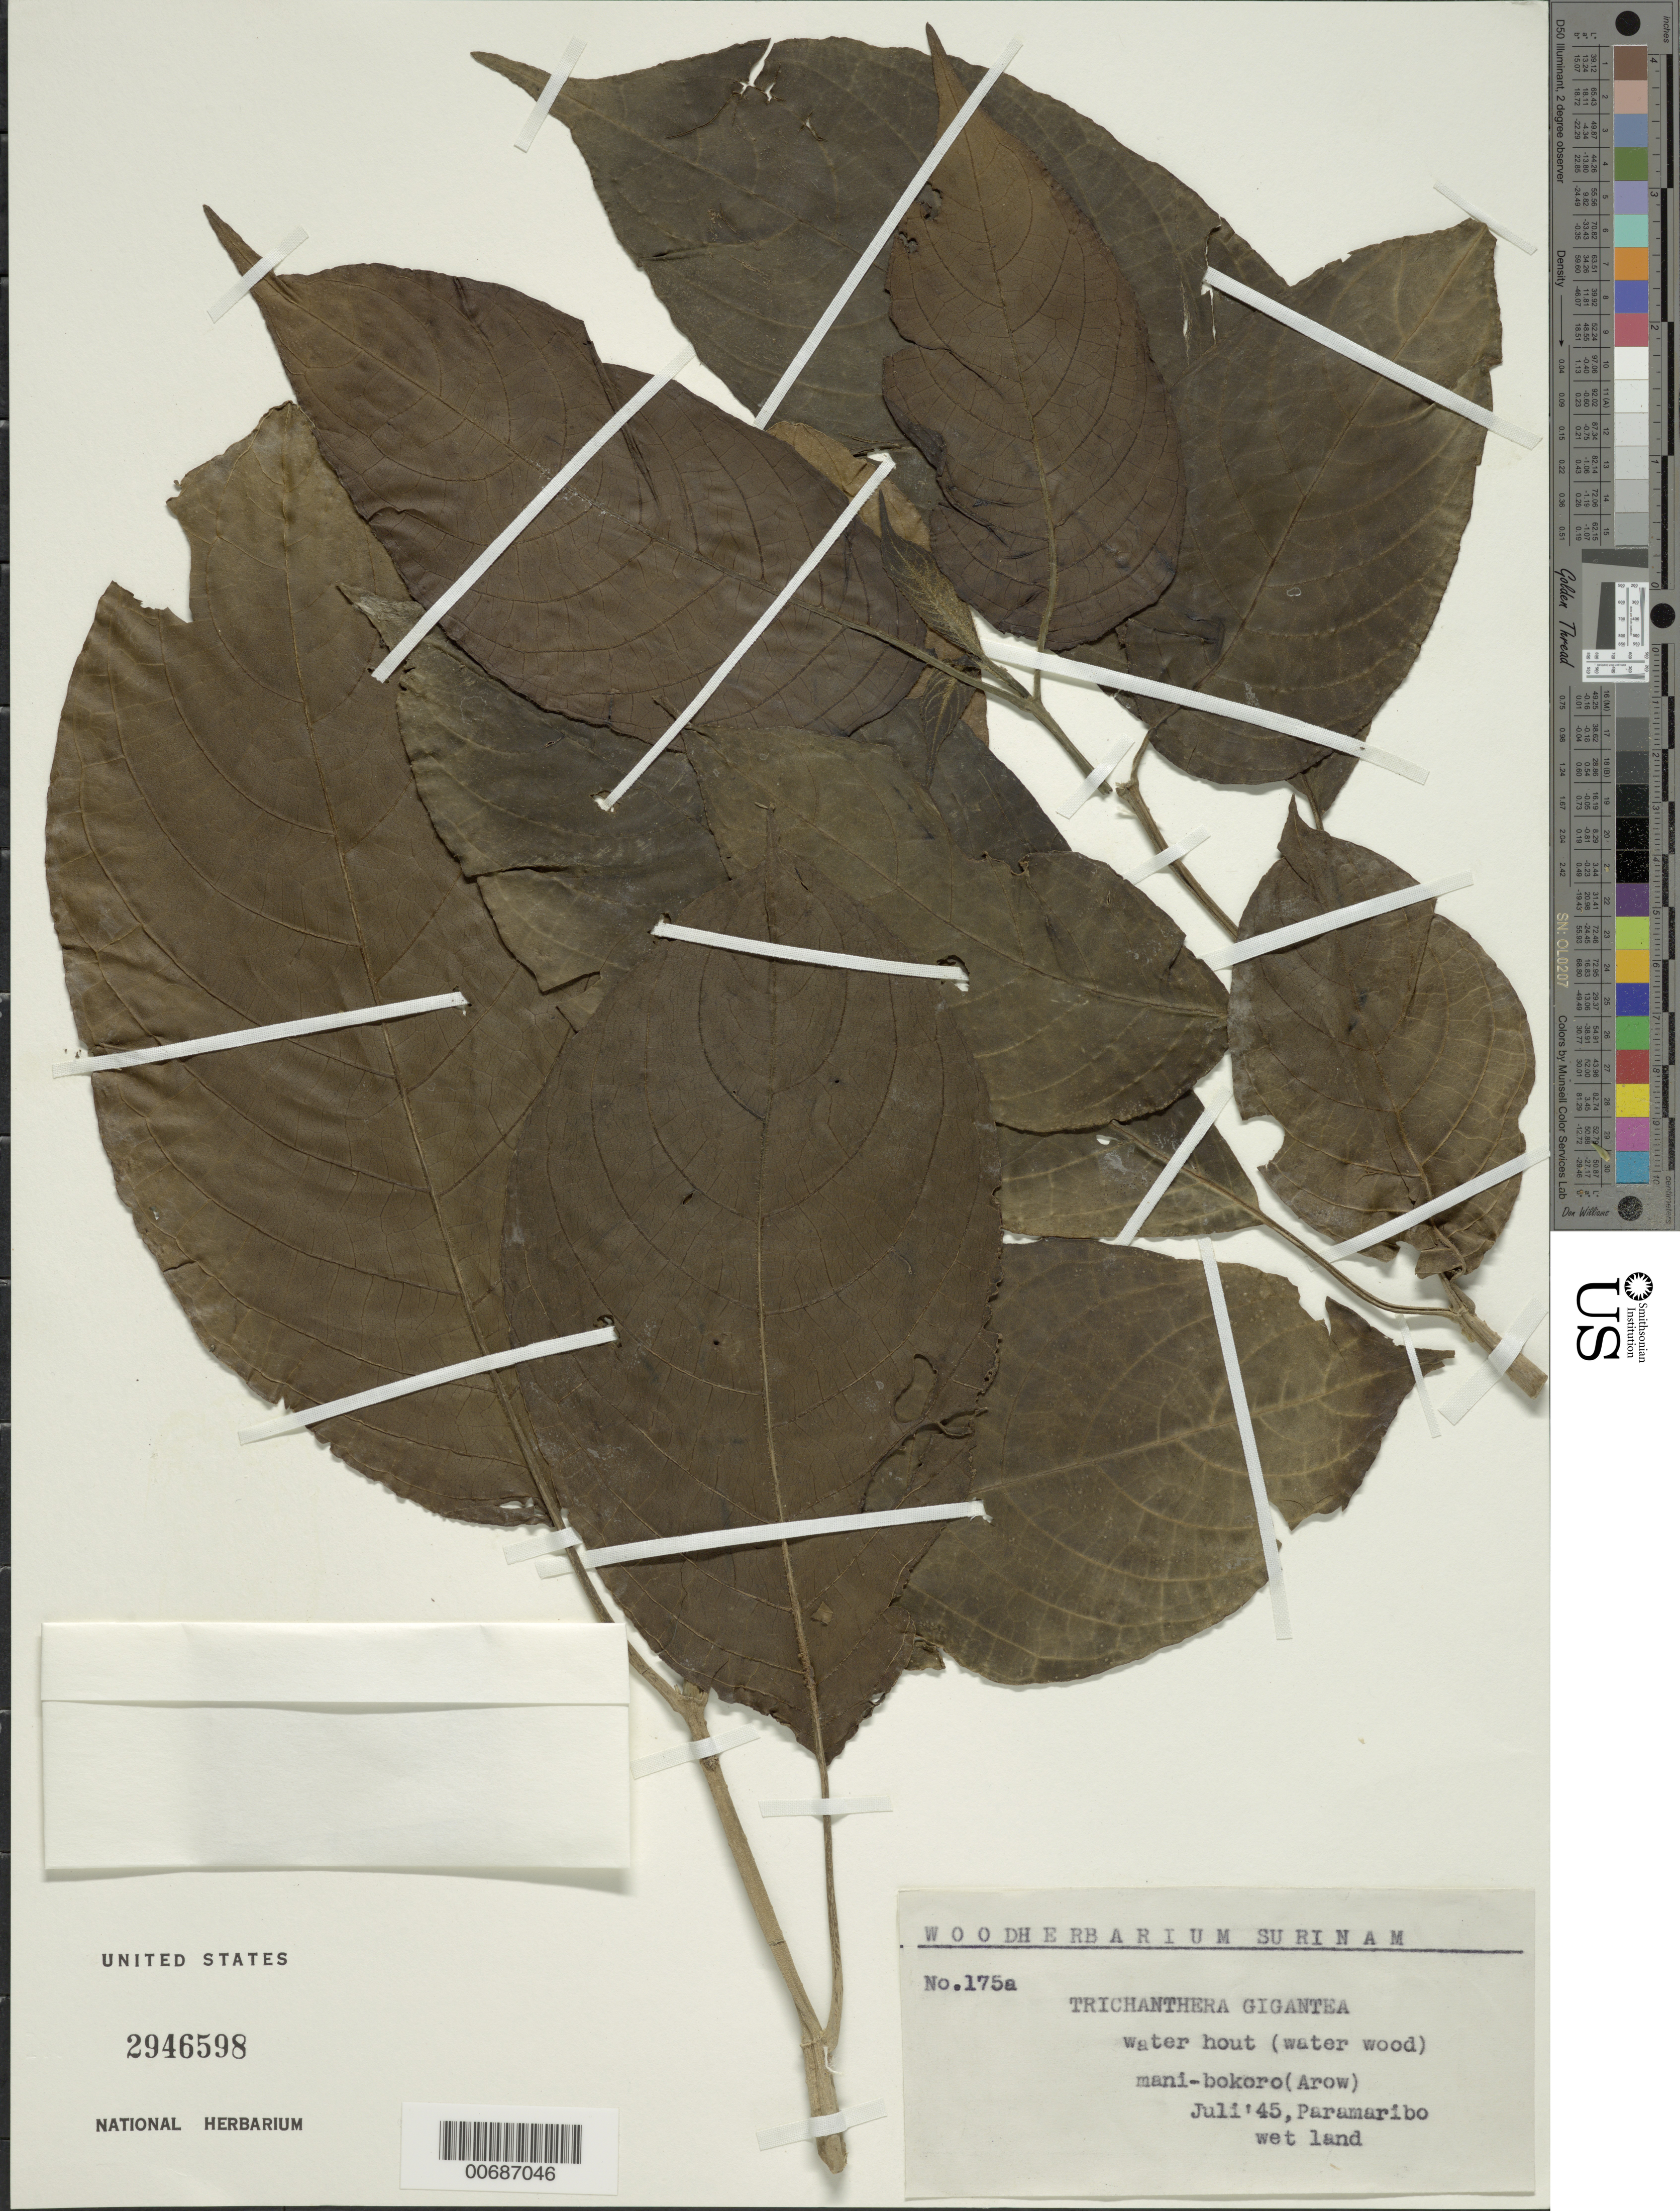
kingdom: Plantae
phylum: Tracheophyta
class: Magnoliopsida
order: Lamiales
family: Acanthaceae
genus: Trichanthera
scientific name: Trichanthera gigantea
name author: (Bonpl.) Nees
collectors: Wood Herbarium Surinam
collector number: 175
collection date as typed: Jul-45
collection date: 1945-07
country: Suriname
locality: Paramaribo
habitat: Wet land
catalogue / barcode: US 2946598